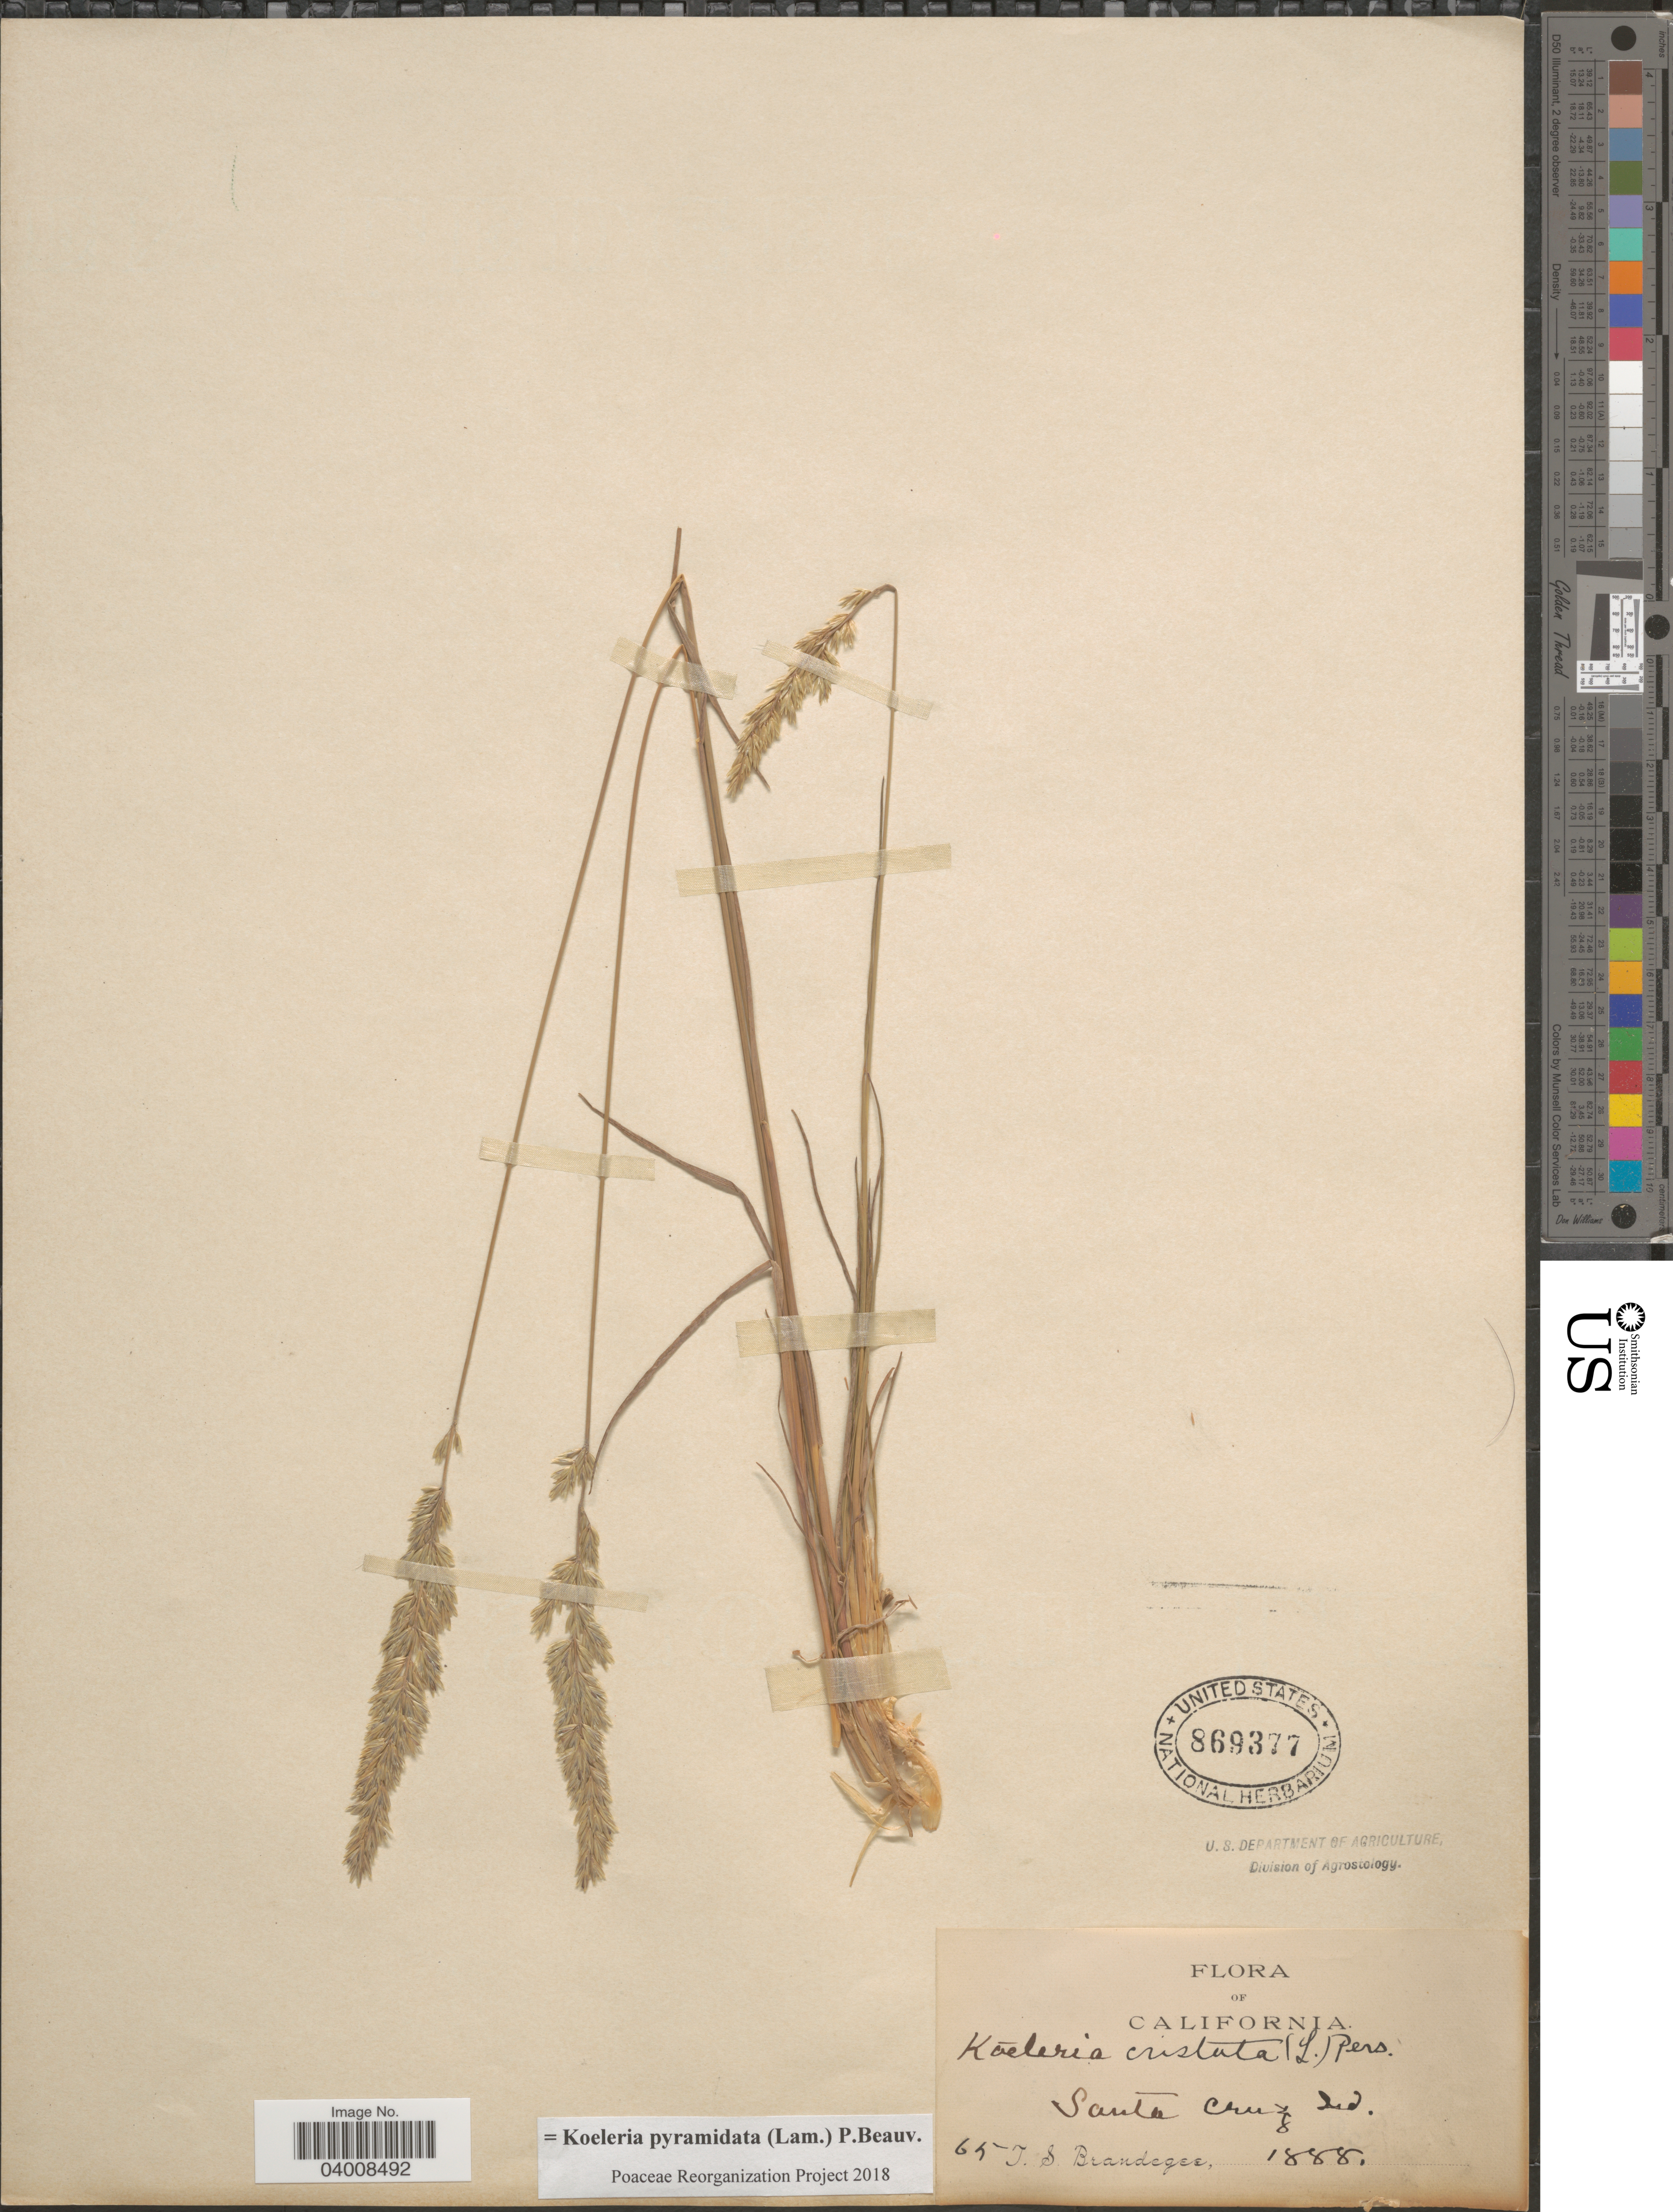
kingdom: Plantae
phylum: Tracheophyta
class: Liliopsida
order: Poales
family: Poaceae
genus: Koeleria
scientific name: Koeleria pyramidata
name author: (Lam.) P. Beauv.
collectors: T. S. Brandegee (herbarium)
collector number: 65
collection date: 1888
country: United States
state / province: California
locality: Santa Cruz Id.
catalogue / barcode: US 869377